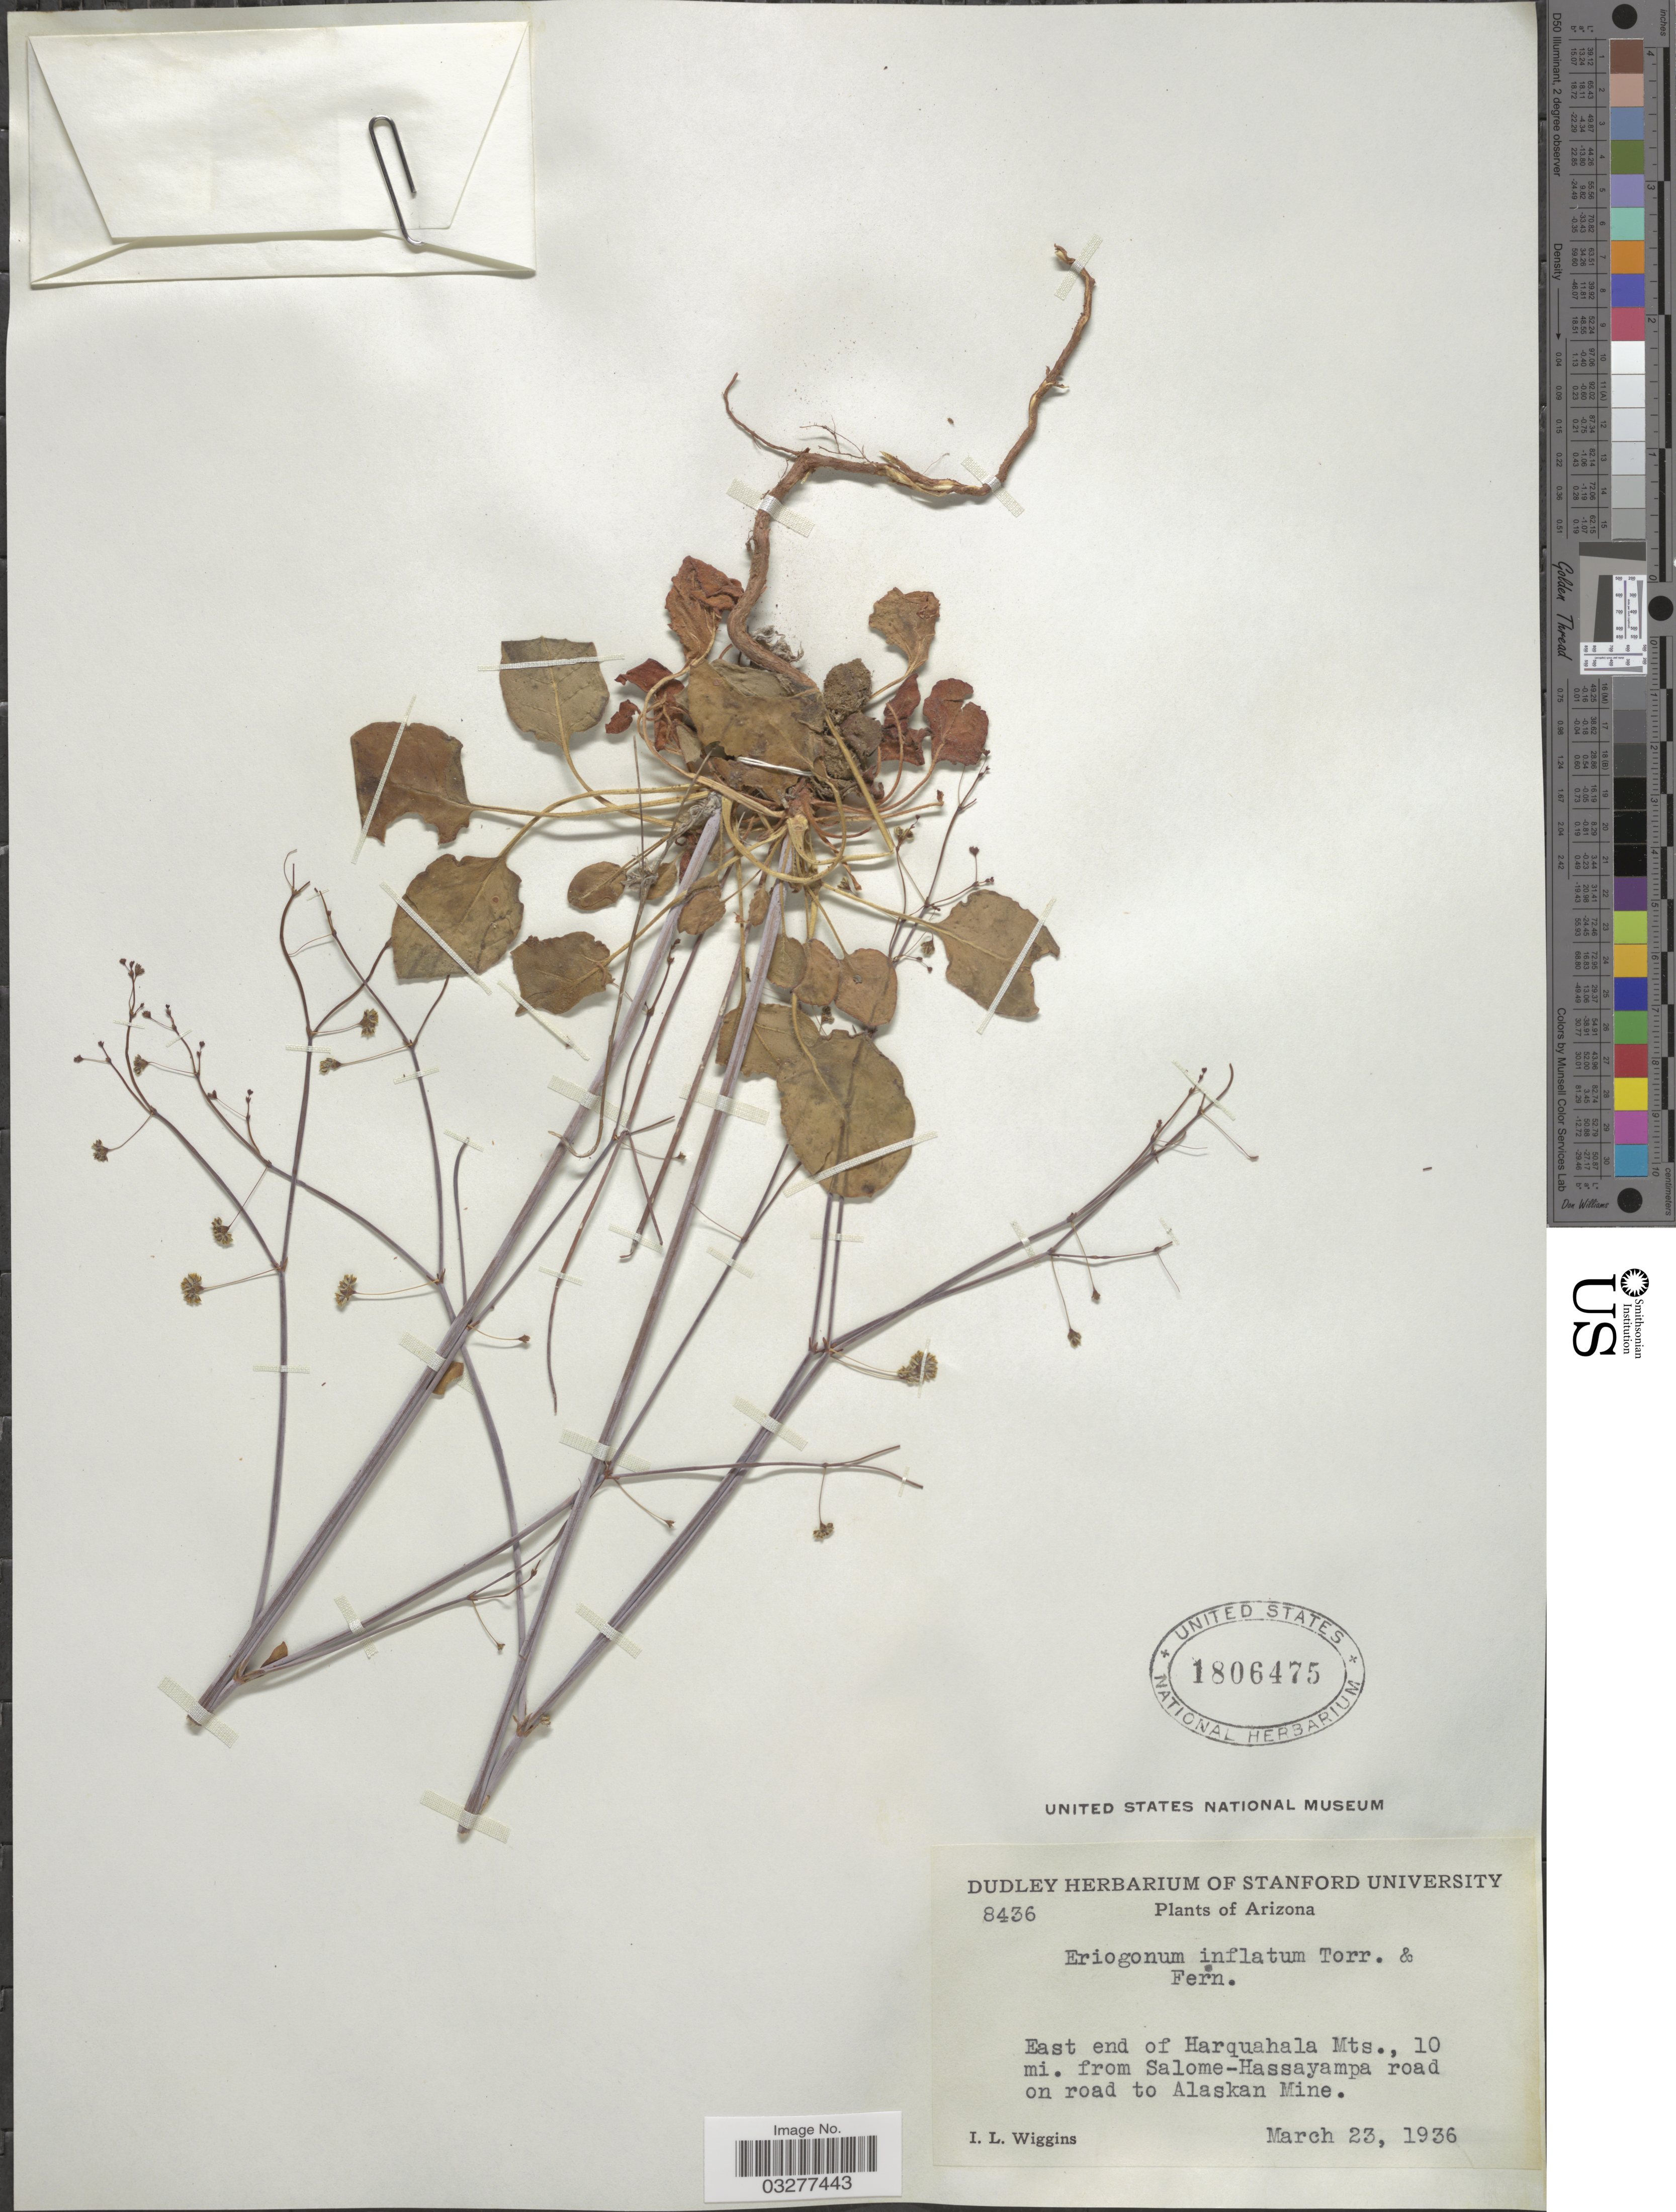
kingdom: Plantae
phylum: Tracheophyta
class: Magnoliopsida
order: Caryophyllales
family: Polygonaceae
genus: Eriogonum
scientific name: Eriogonum inflatum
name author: Torr. & Frém.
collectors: I. L. Wiggins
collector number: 8436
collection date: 1936-03-23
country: United States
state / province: Arizona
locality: East end of Harquahala Mts., 10 mi. from Salome-Hassayampa road on road to Alaskan Mine.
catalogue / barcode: US 1806475